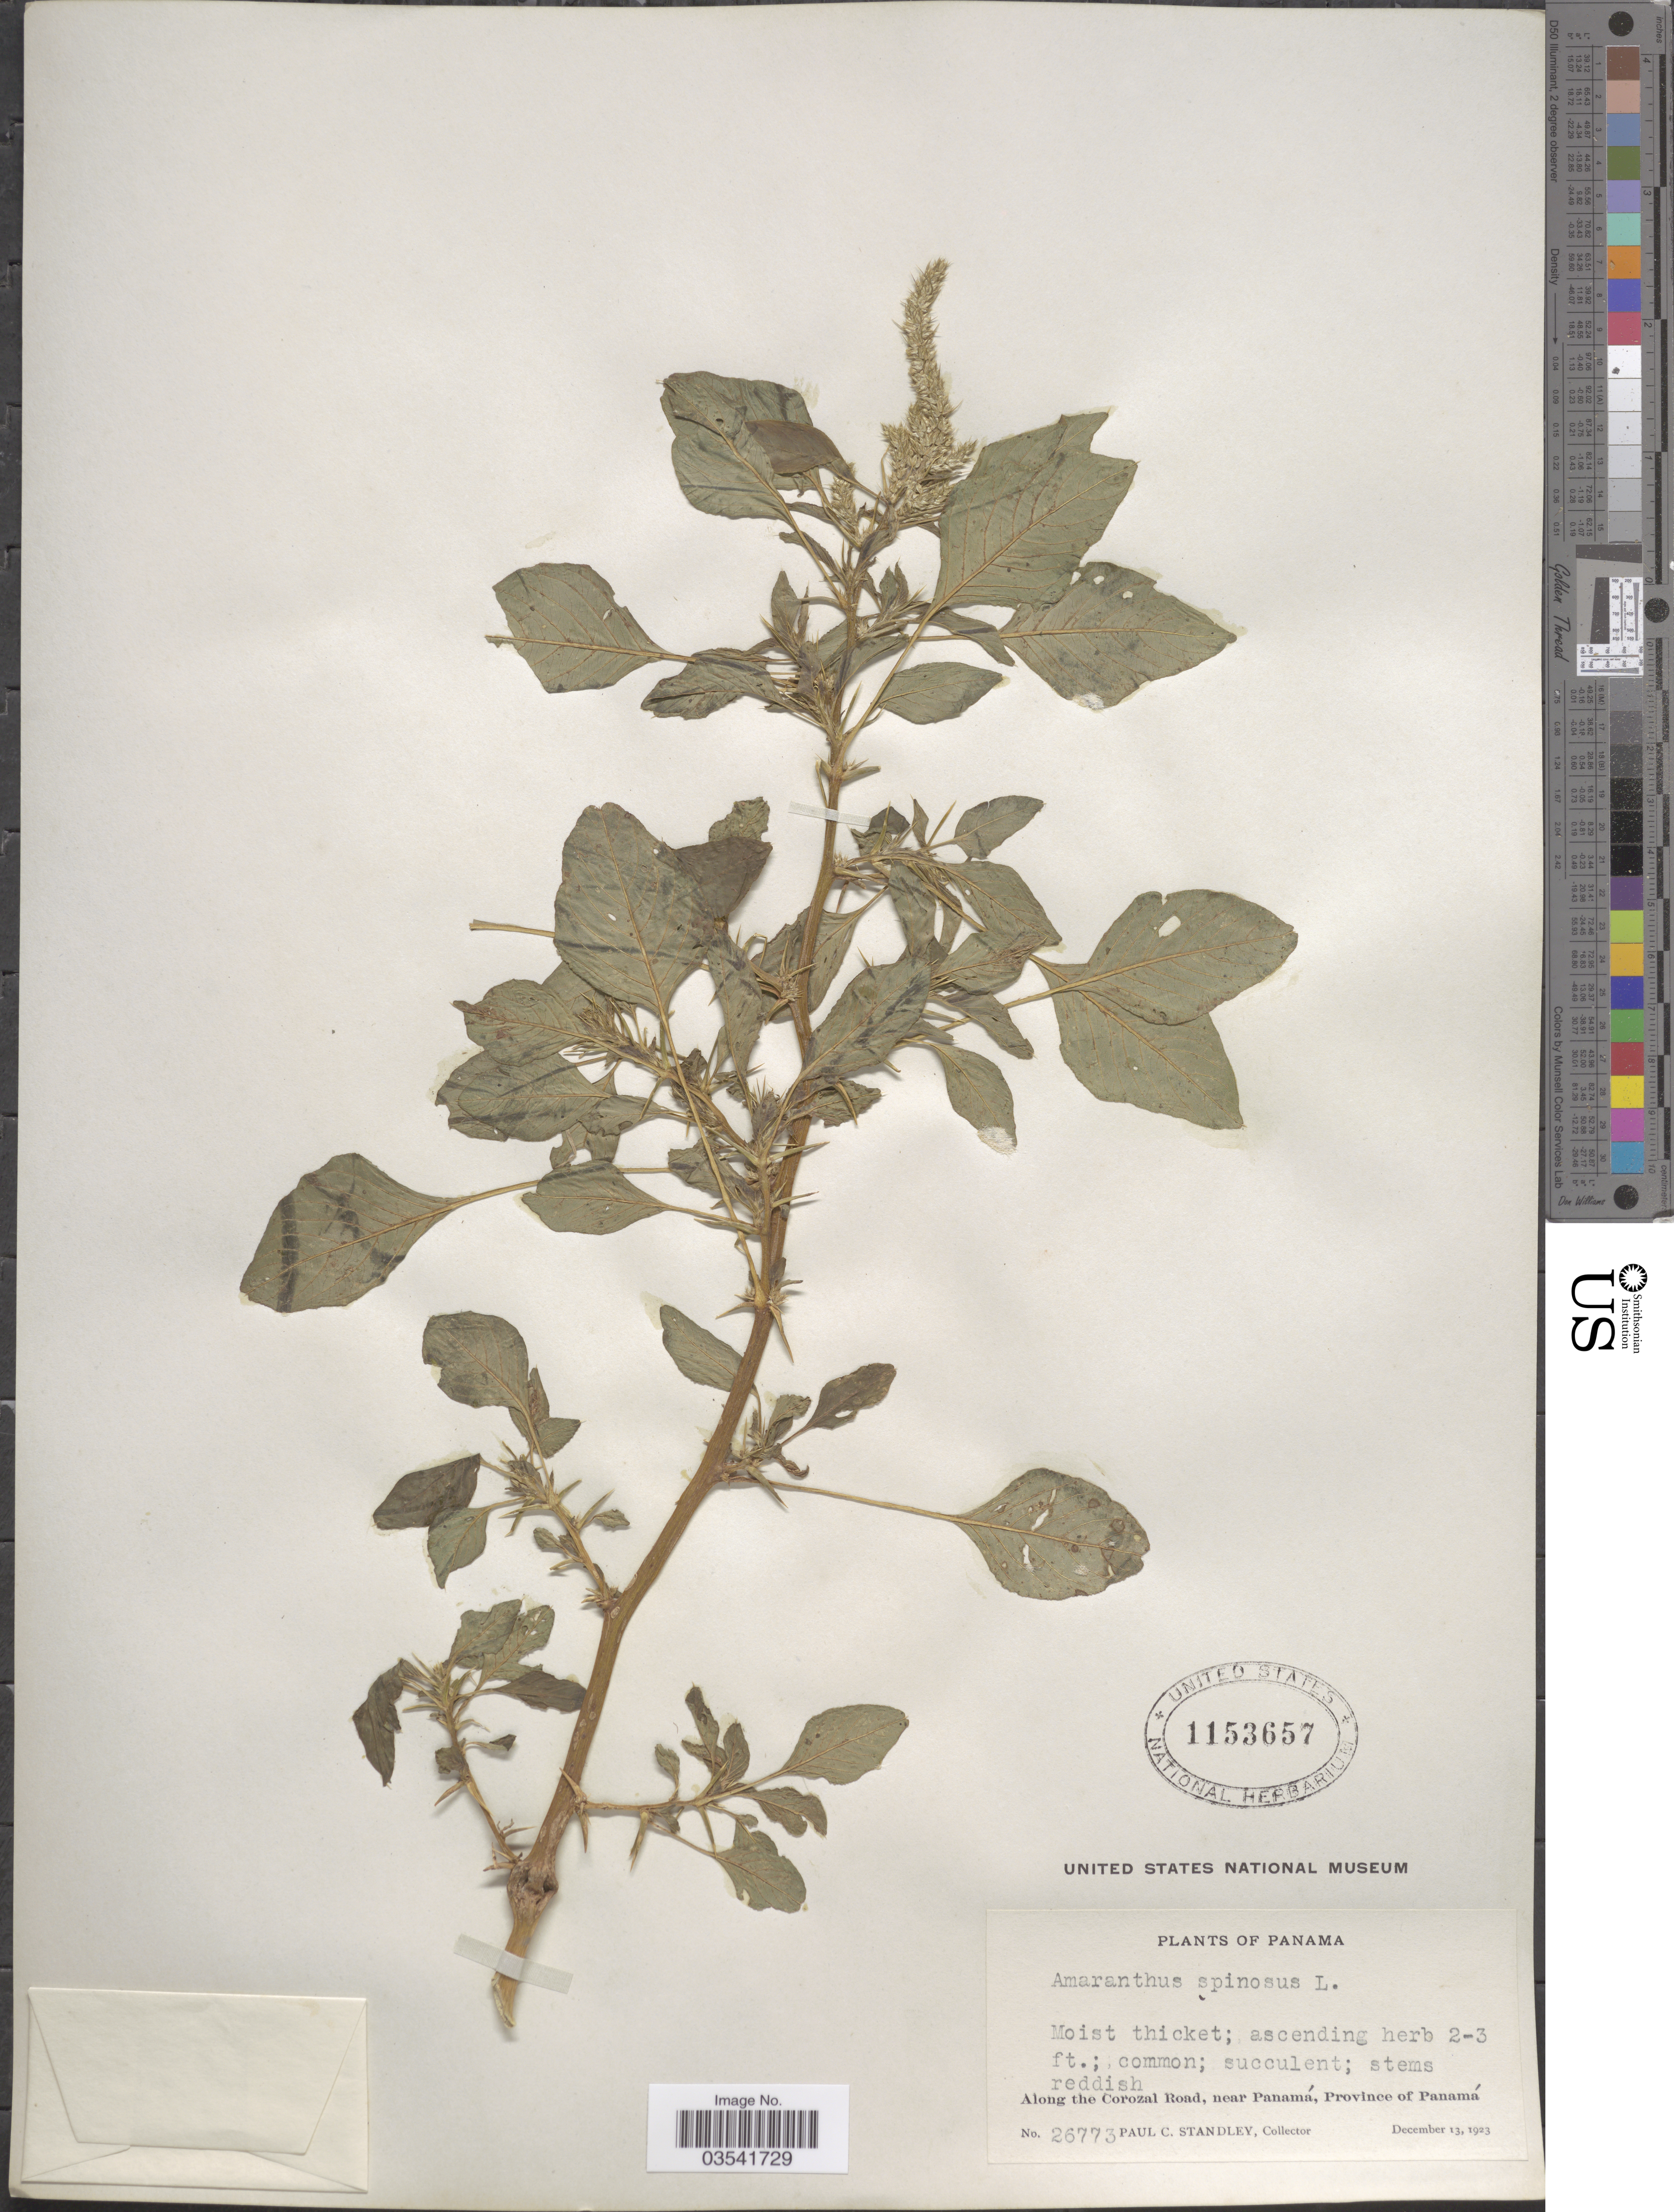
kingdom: Plantae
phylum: Tracheophyta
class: Magnoliopsida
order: Caryophyllales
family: Amaranthaceae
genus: Amaranthus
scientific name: Amaranthus spinosus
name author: L.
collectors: P. C. Standley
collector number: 26773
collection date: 1923-12-13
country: Panama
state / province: Panamá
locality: Along the Corozal Road, near Panamá.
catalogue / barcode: US 1153657